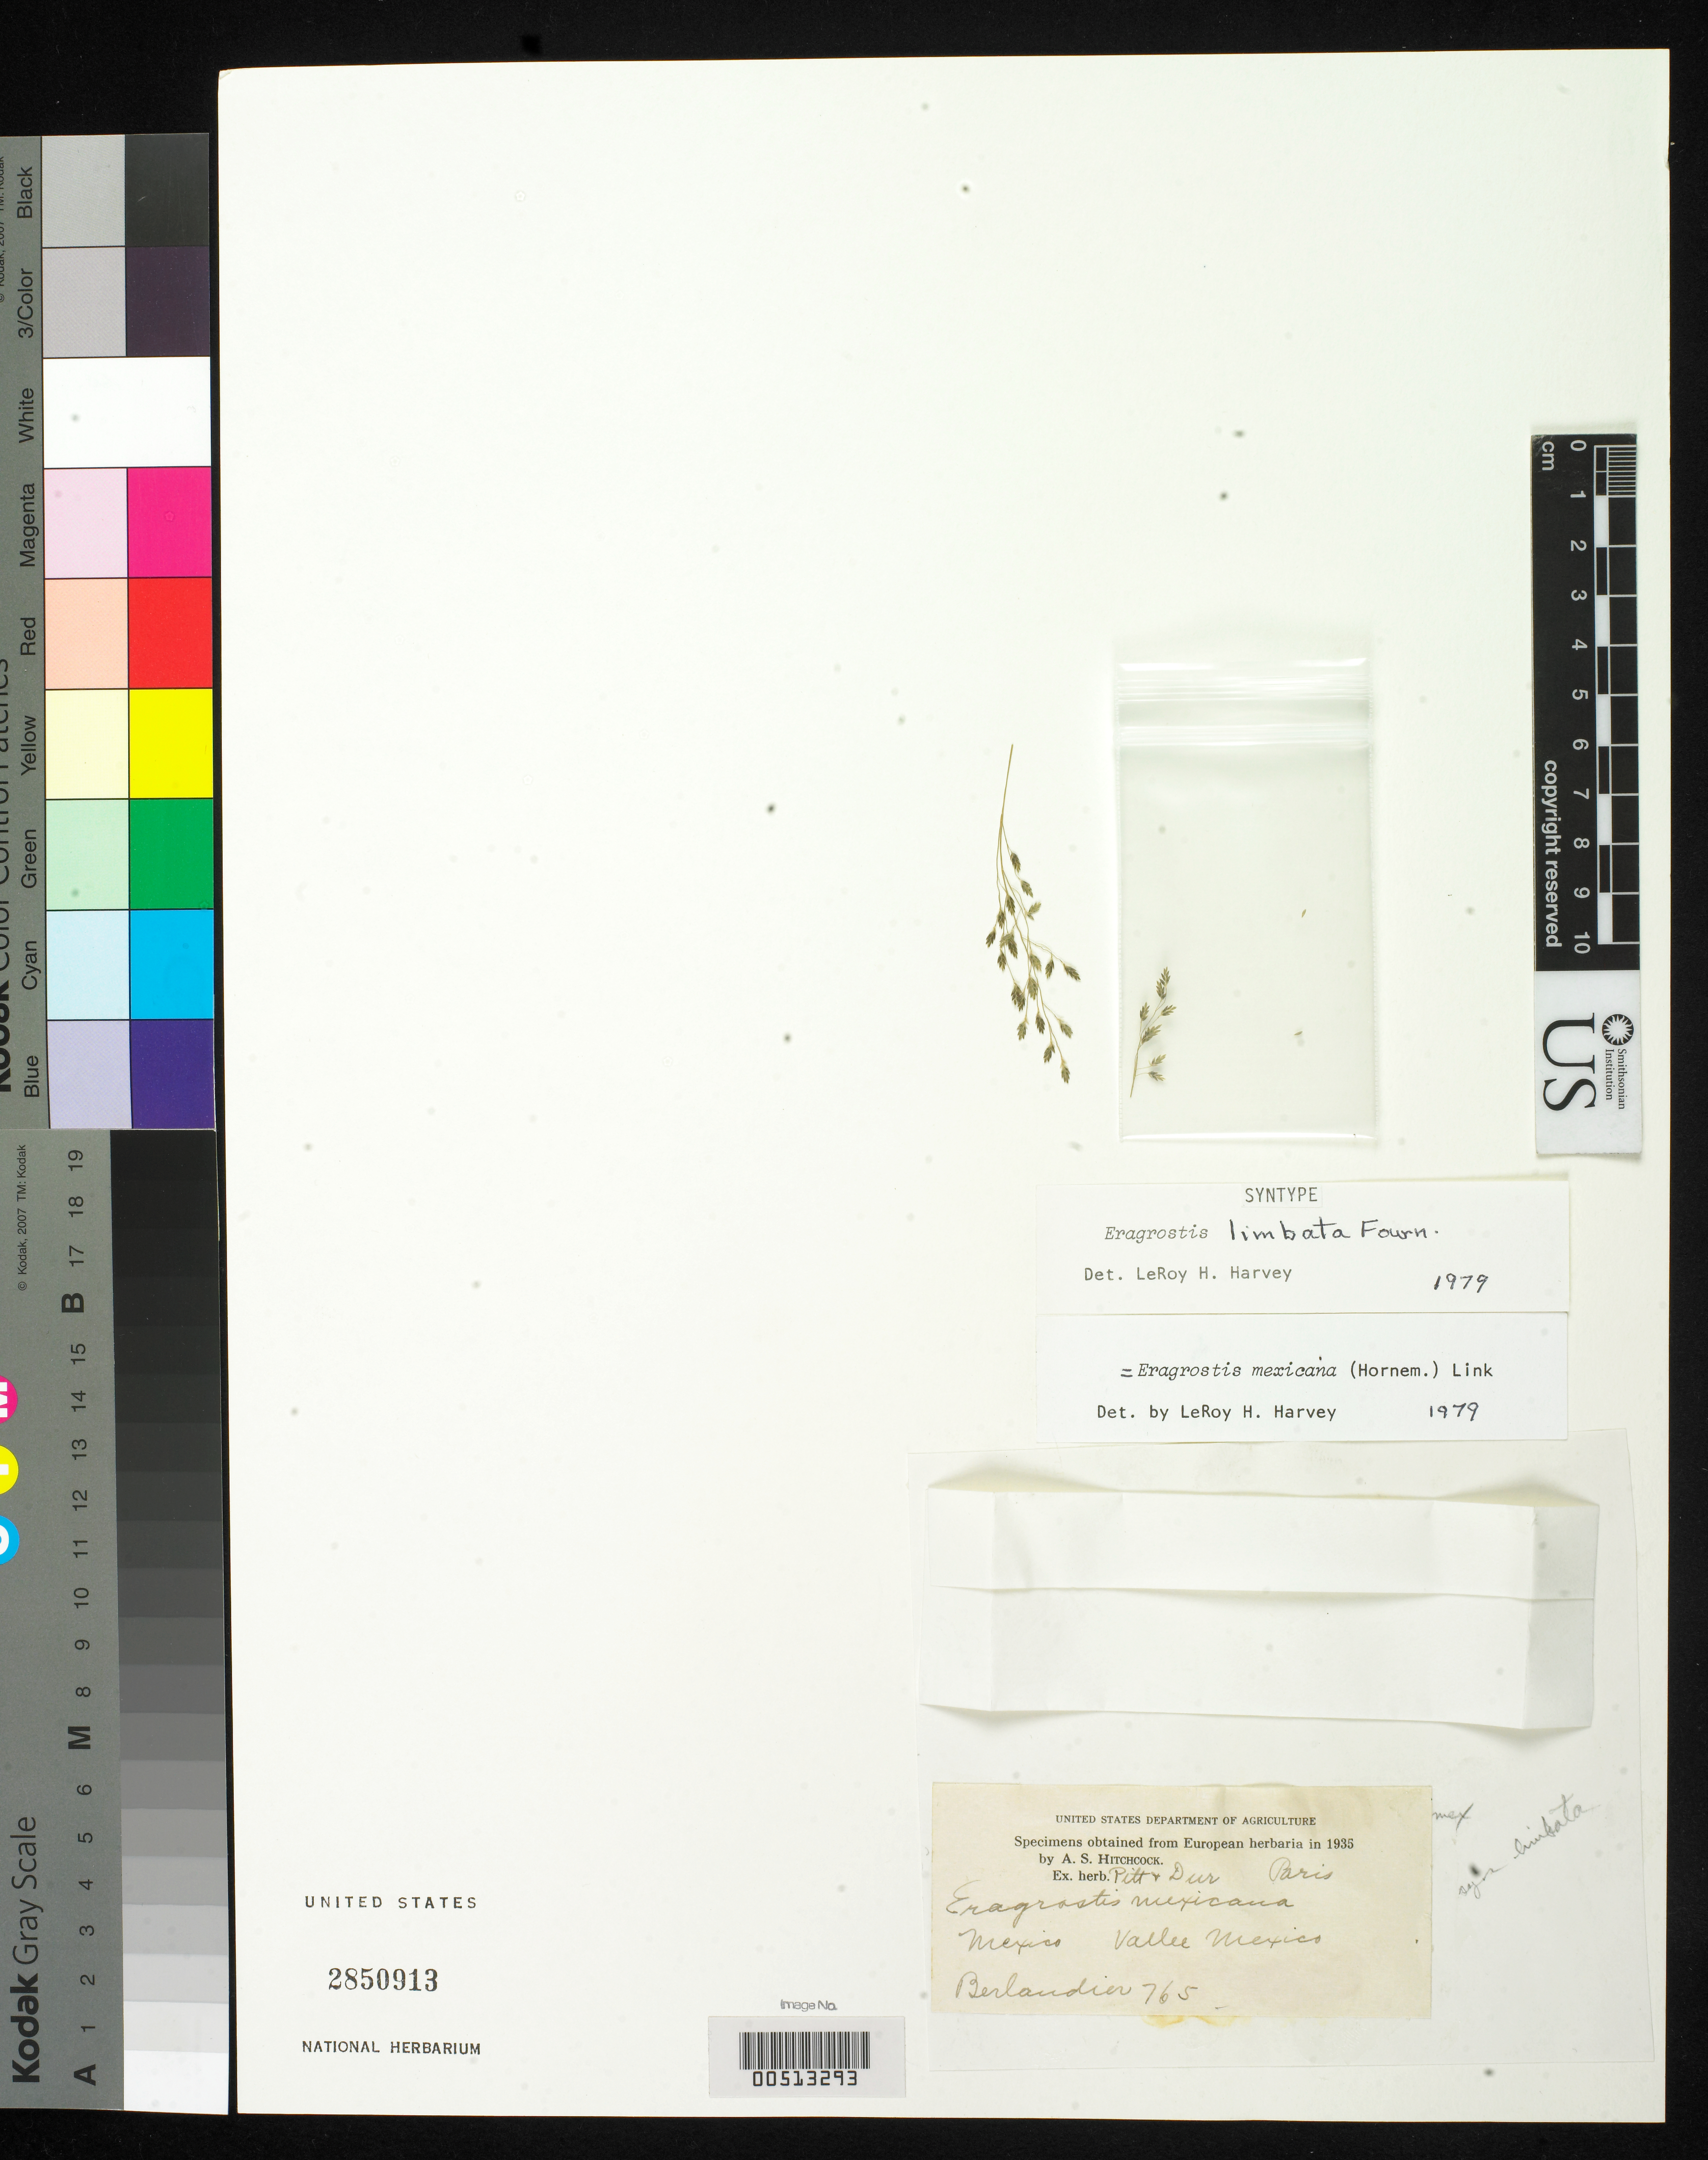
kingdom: Plantae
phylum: Tracheophyta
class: Liliopsida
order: Poales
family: Poaceae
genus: Eragrostis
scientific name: Eragrostis limbata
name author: E. Fourn.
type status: Type Fragment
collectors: J. L. Berlandier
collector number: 765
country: Mexico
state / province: Distrito Federal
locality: Vallee Mexico.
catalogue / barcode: US 2850913